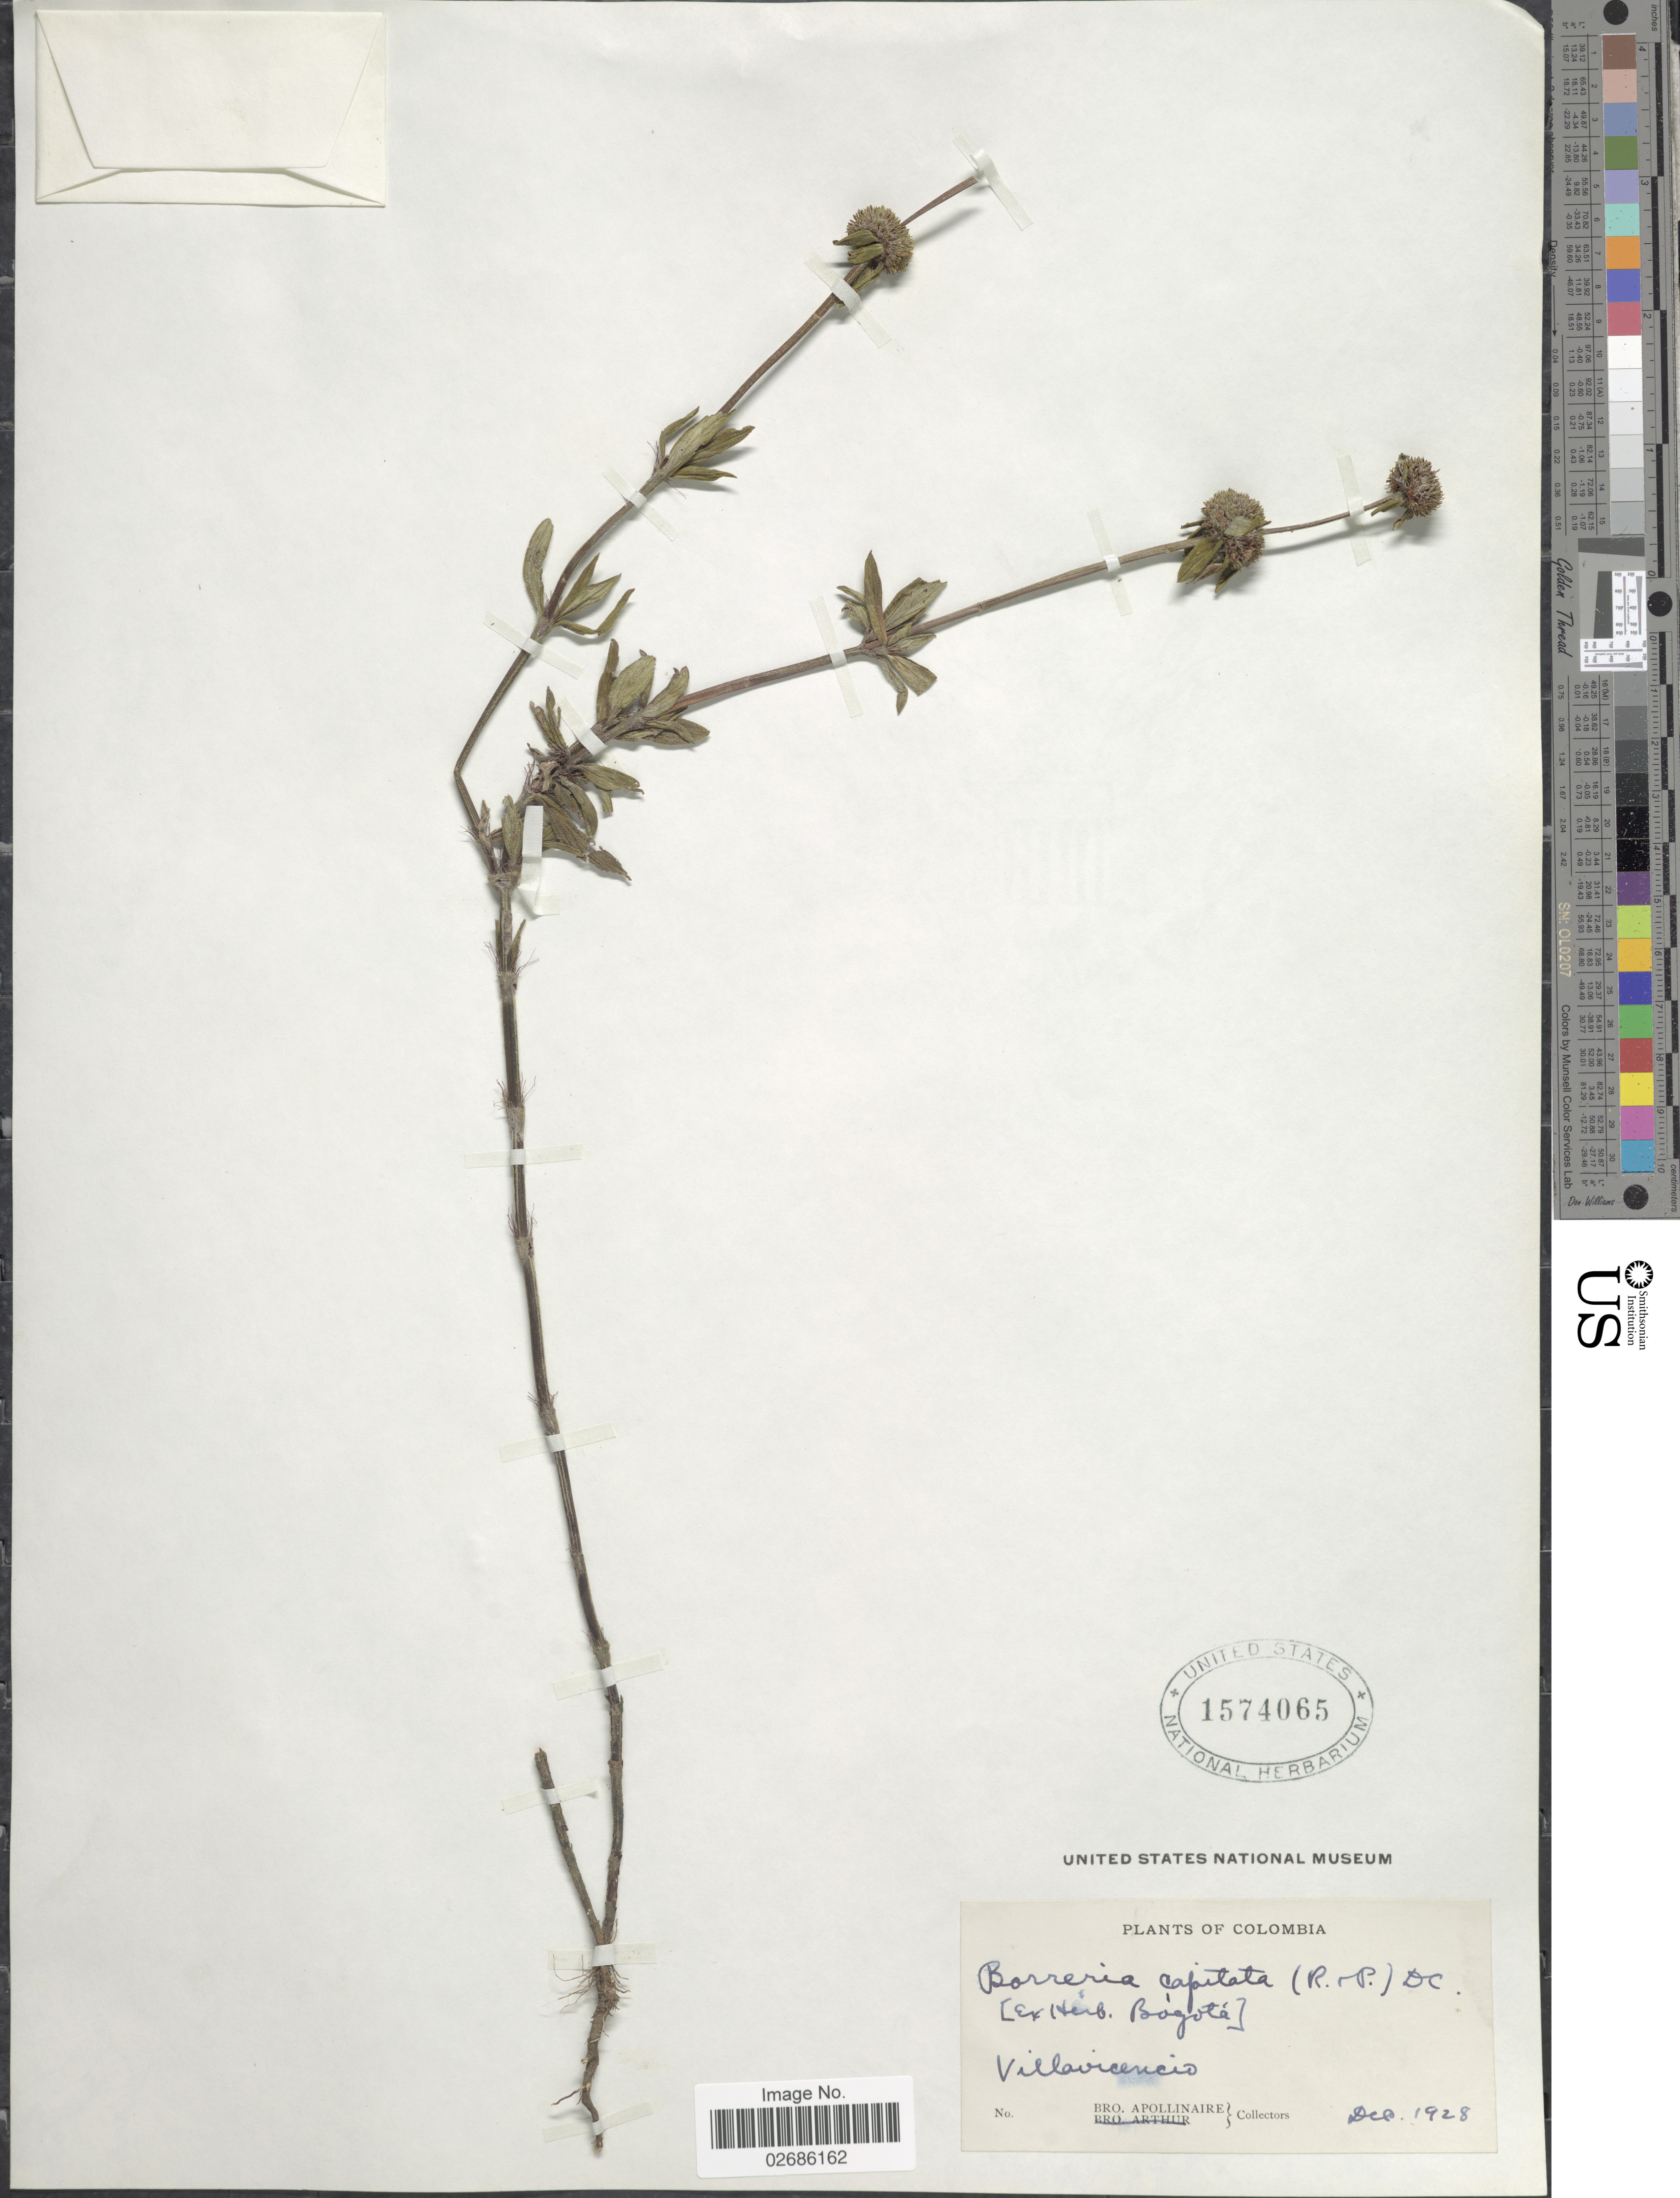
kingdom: Plantae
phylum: Tracheophyta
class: Magnoliopsida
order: Gentianales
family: Rubiaceae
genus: Borreria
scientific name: Borreria capitata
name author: (Ruiz & Pav.) DC.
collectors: Bro. Apollinaire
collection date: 1928-12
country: Colombia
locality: Villavicencio.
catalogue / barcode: US 1574065